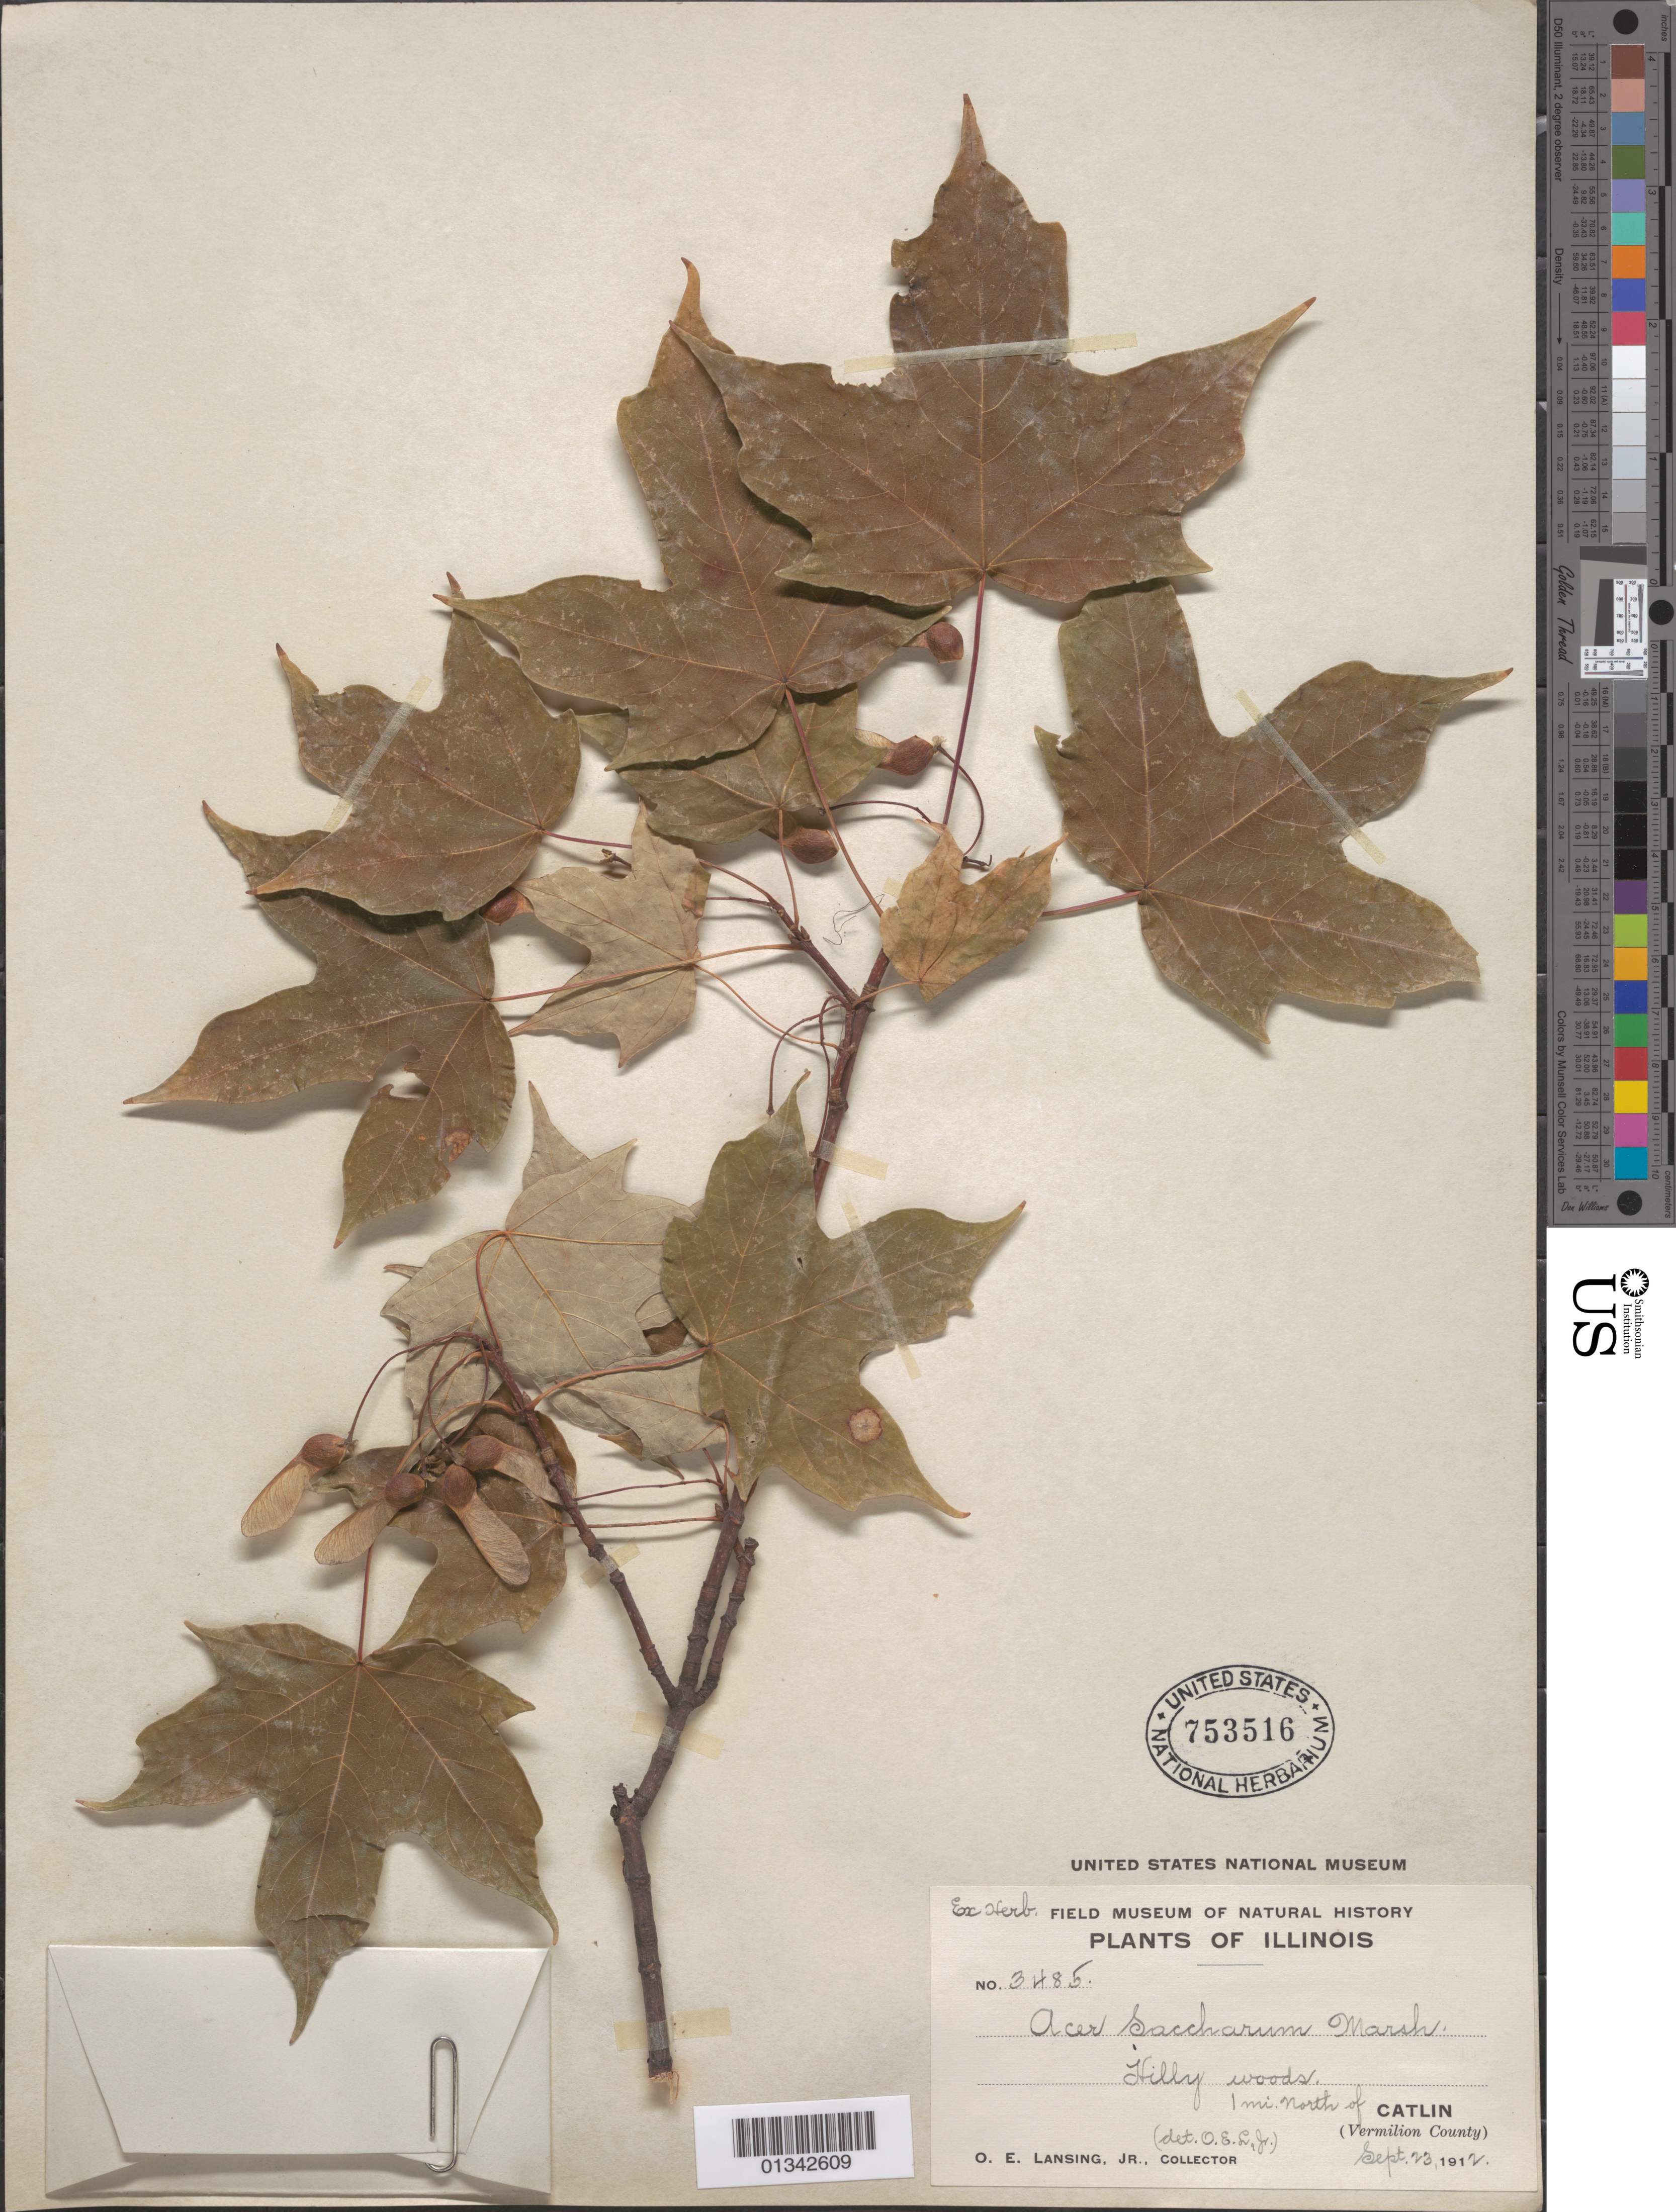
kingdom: Plantae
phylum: Tracheophyta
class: Magnoliopsida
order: Sapindales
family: Sapindaceae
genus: Acer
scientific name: Acer saccharum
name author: Marshall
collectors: O. E. Lansing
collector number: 3485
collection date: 1912-09-23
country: United States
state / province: Illinois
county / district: Vermilion County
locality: Catlin, 1 mile N; Vermillion County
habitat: Hilly woods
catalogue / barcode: US 753516